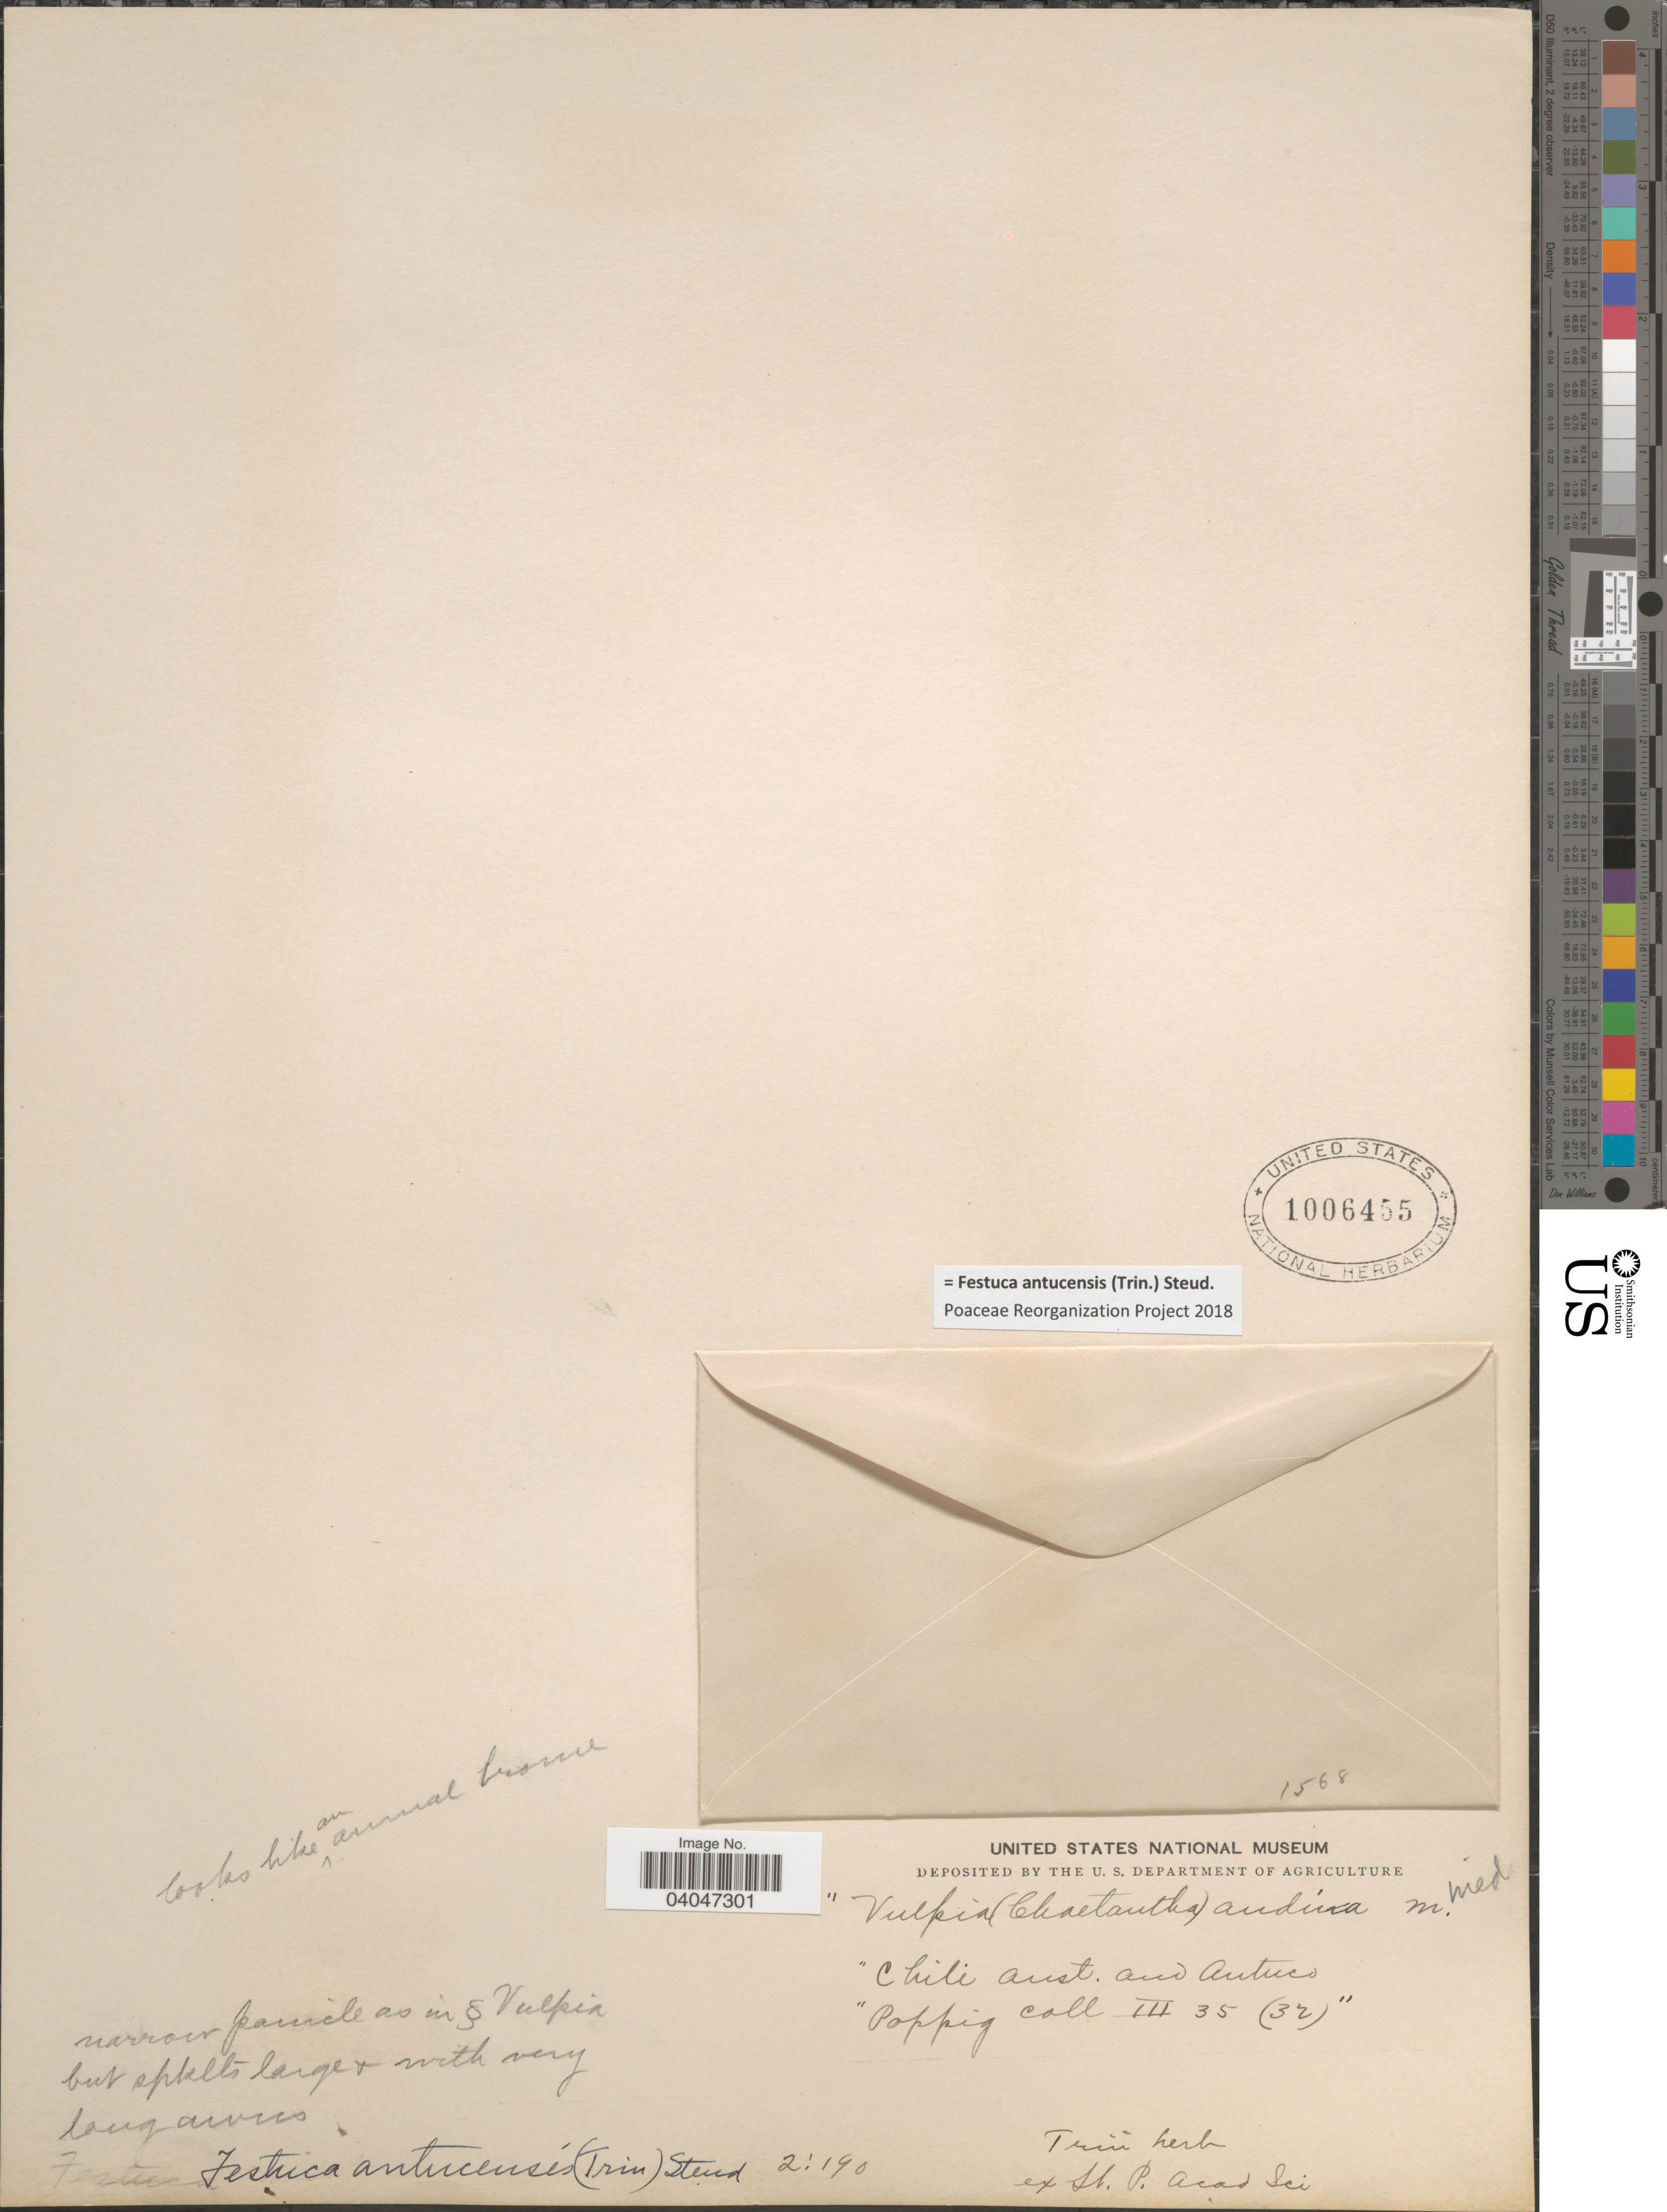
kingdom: Plantae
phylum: Tracheophyta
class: Liliopsida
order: Poales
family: Poaceae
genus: Festuca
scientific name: Festuca antucensis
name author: (Trin.) Steud.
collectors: -. Poppig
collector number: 32?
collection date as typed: Transcribed d/m/y: /3/35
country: Chile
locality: Chili aust. and Autuco.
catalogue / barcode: US 1006455